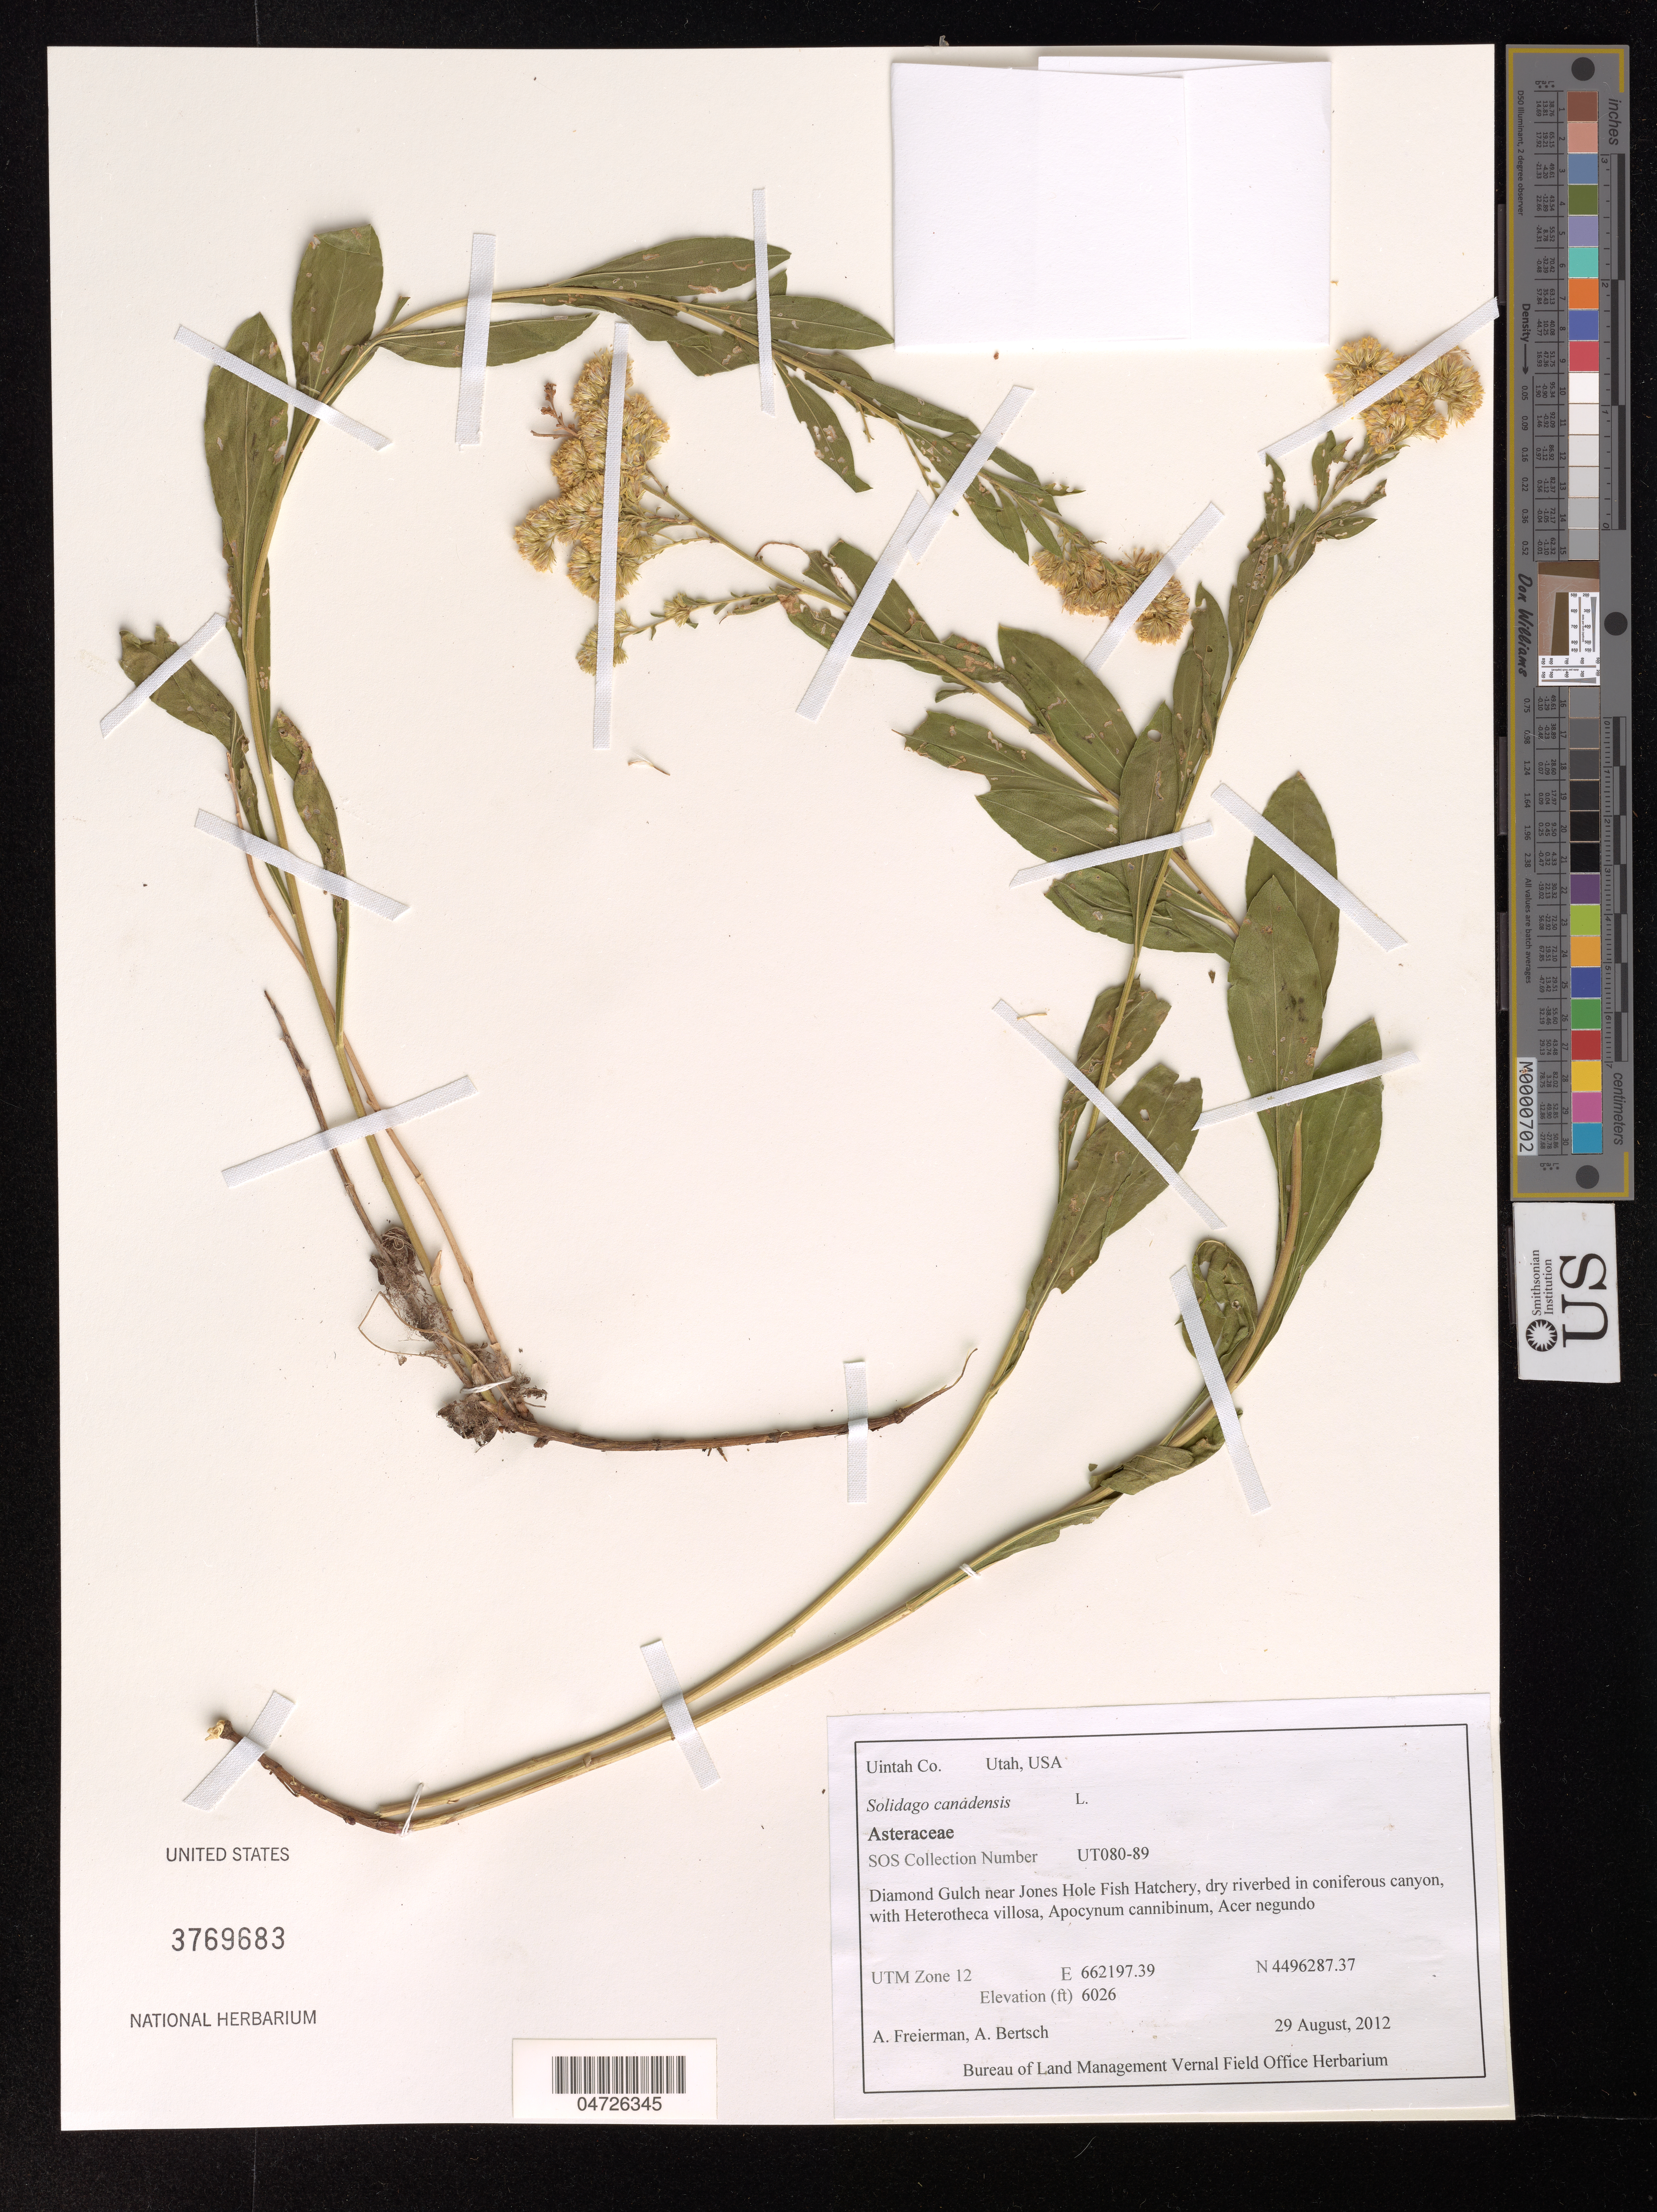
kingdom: Plantae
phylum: Tracheophyta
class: Magnoliopsida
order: Asterales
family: Asteraceae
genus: Solidago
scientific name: Solidago canadensis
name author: L.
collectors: A. Freierman & Bertsch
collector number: UT080-89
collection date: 2012-08-29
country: United States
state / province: Utah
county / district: Uintah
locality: Uintah Co. Diamond Gulch near Jones Hole Fish Hatchery. UTM Zone 12.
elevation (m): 1837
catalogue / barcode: US 3769683